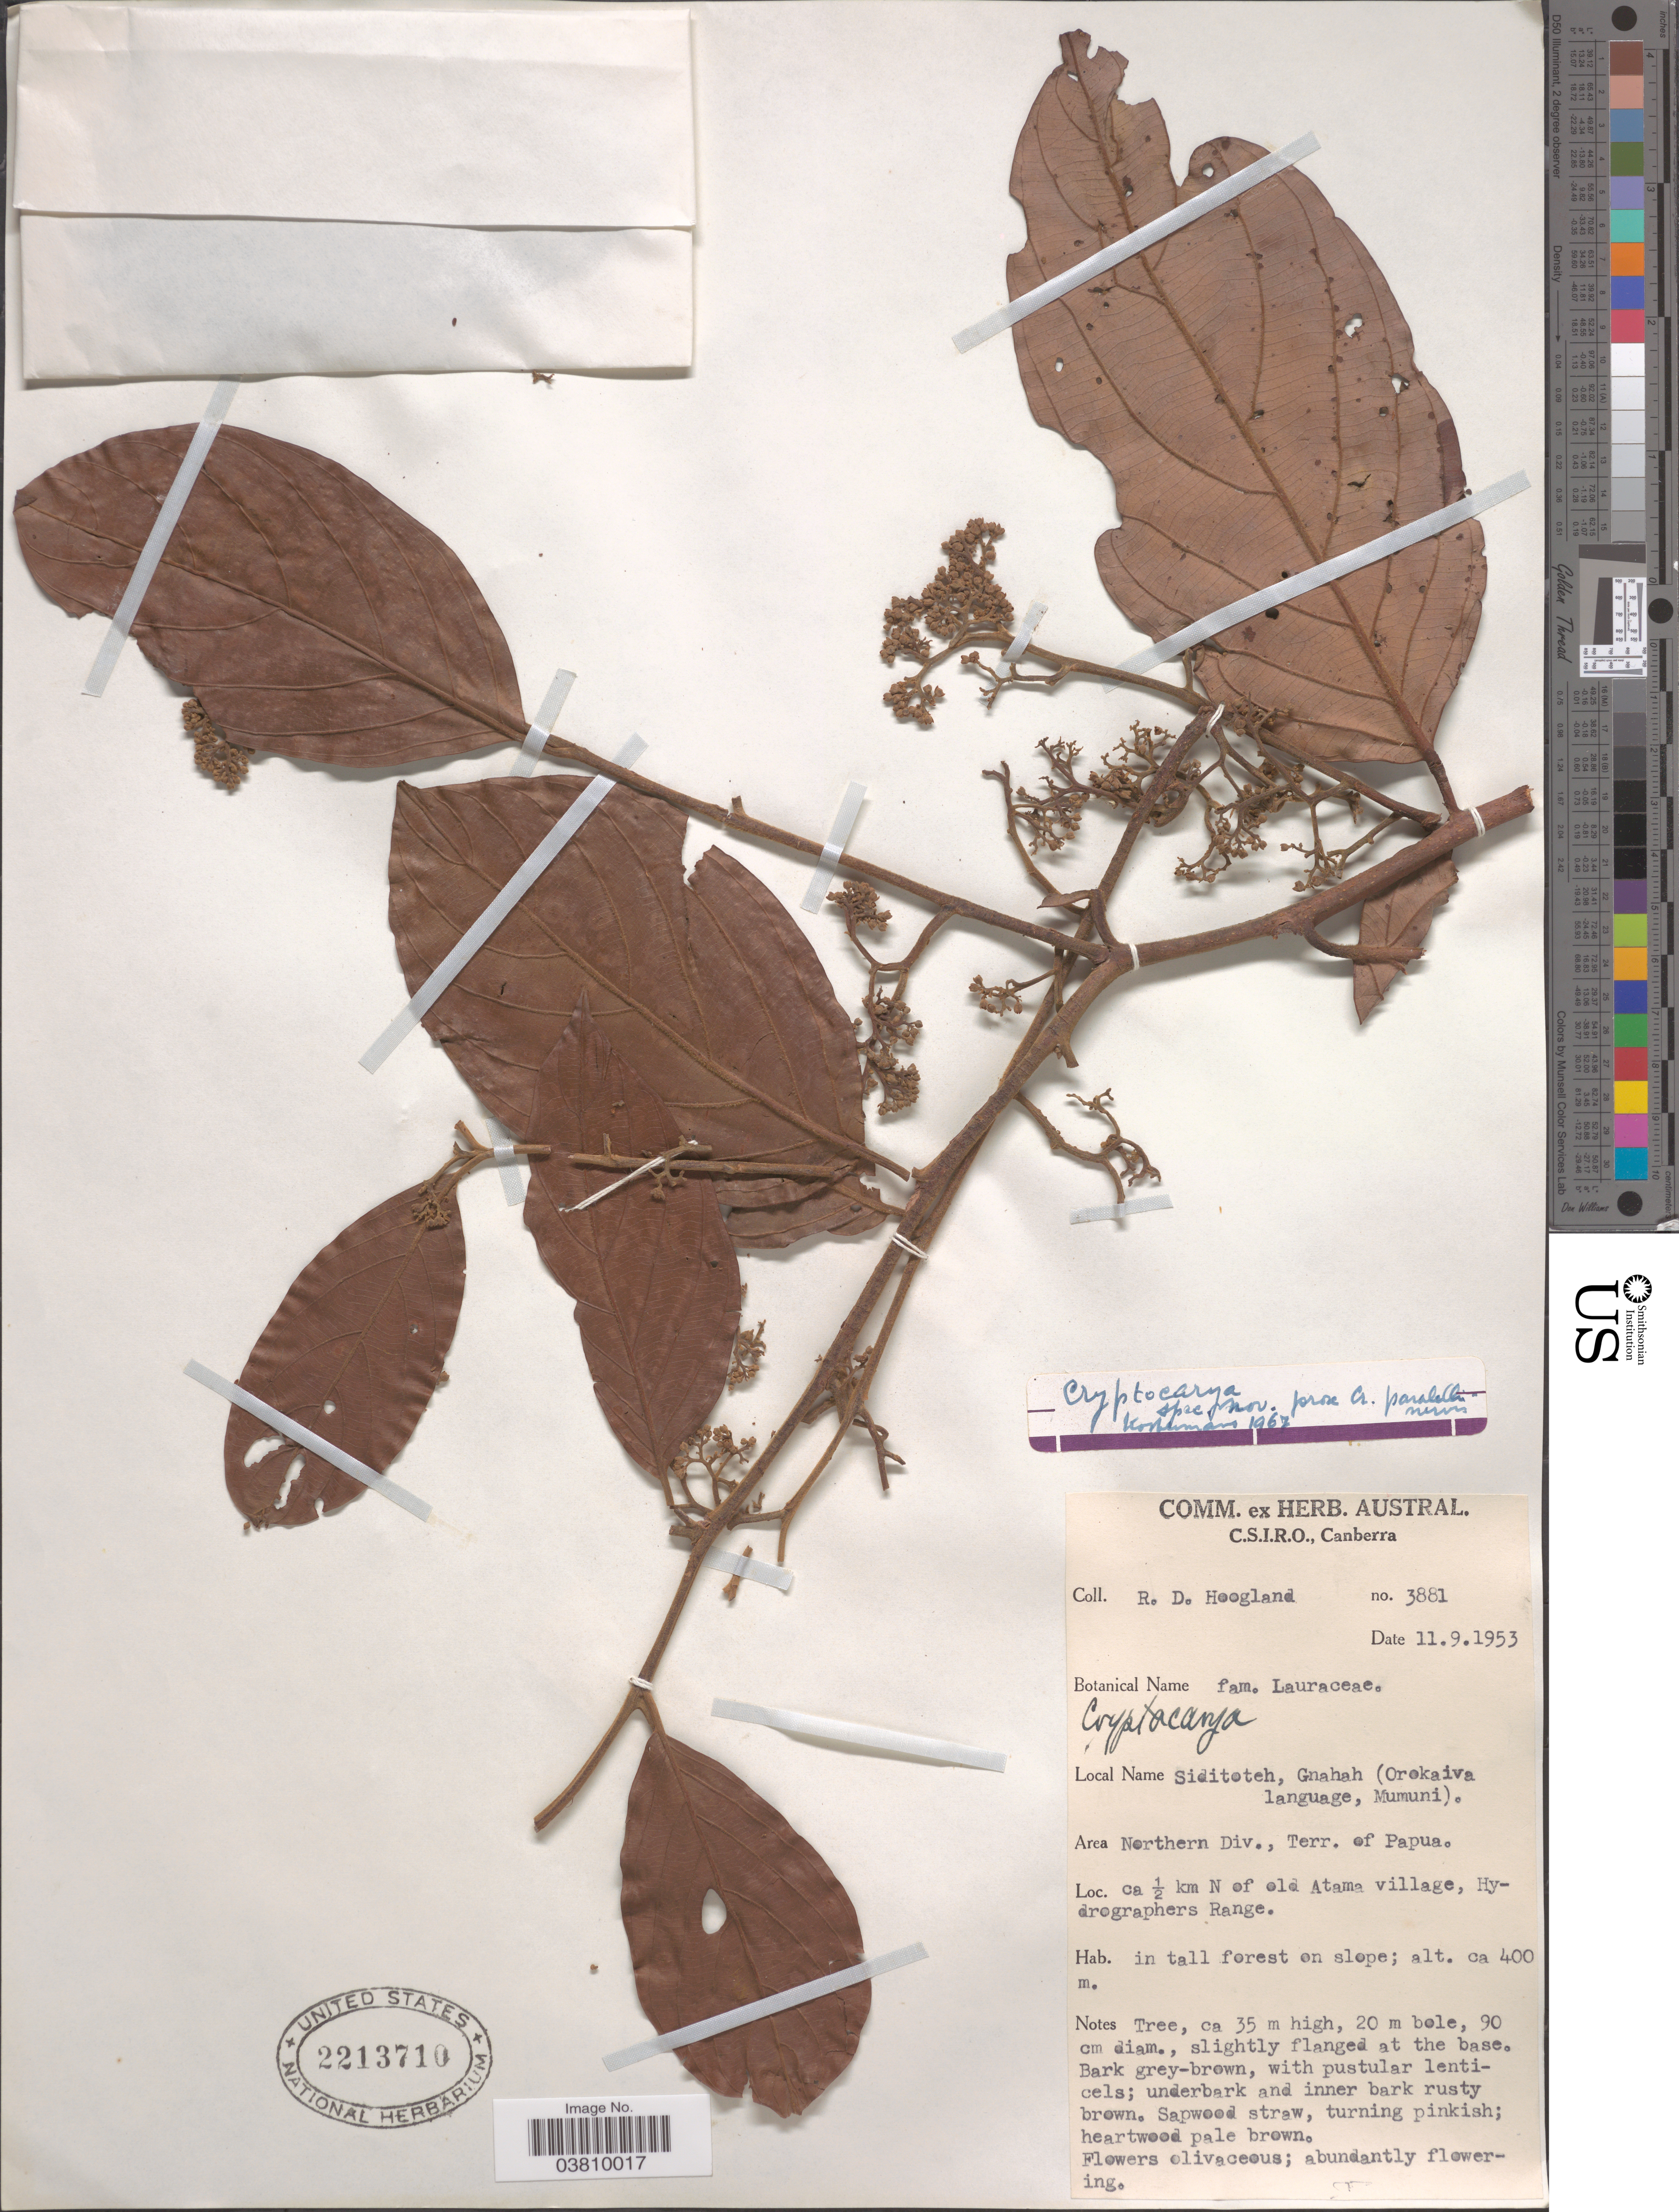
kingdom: Plantae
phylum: Tracheophyta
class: Magnoliopsida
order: Laurales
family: Lauraceae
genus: Cryptocarya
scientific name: Cryptocarya sp.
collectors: R. D. Hoogland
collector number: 3881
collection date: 1953-09-11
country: Papua New Guinea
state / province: Northern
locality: Area Northern Div., Terr. of Papua. Ca ½ km N of old Atama village, Hydrographers Range.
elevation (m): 400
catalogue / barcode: US 2213710